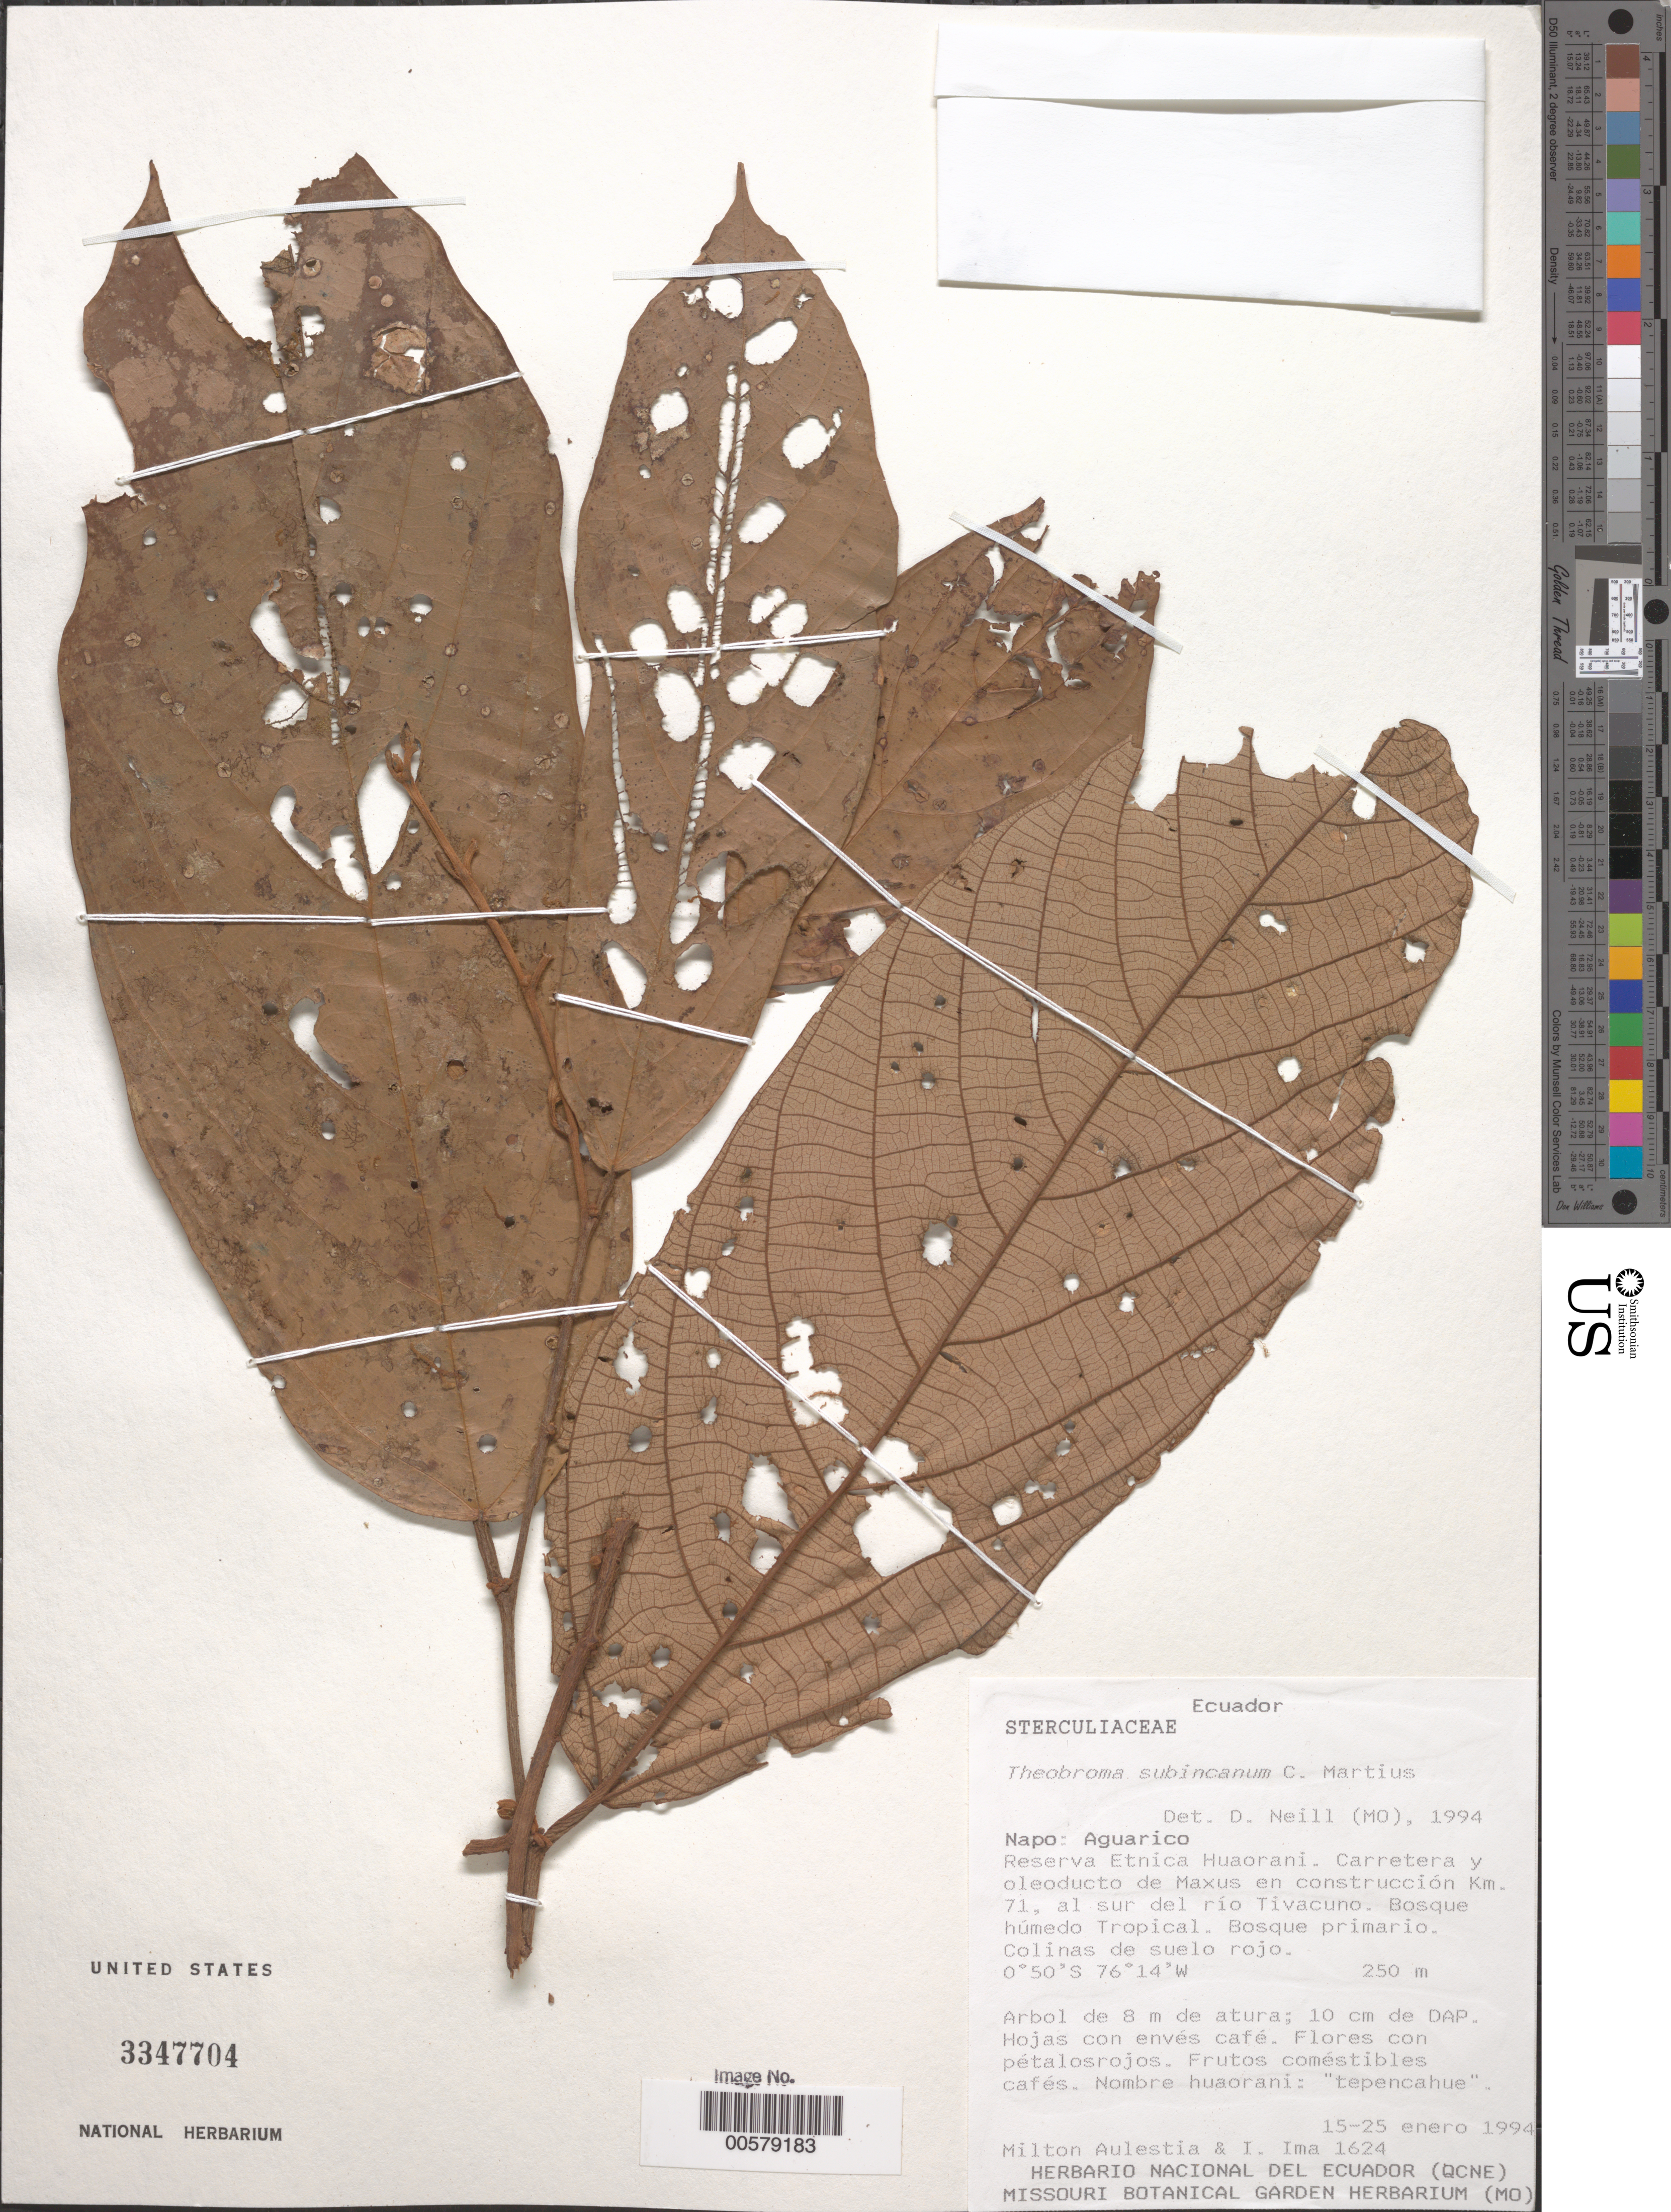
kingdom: Plantae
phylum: Tracheophyta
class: Magnoliopsida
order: Malvales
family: Malvaceae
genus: Theobroma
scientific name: Theobroma subincanum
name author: Mart.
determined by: Neill, David Alan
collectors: M. Aulestia & I. Ima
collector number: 1624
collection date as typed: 15 Jan 1994 to 25 Jan 1994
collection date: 1994-01-15/1994-01-25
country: Ecuador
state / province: Napo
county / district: Aguarico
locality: AguaRico Reserva Etnica Huaorani, Carretera y oleoducto de Maxus en construcción, km 71, al sur del Río Tivacuno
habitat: Bosque húmedo tropical, bosque primario, colinas de suelo rojo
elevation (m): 250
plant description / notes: Common name: Tepencahue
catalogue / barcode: US 3347704